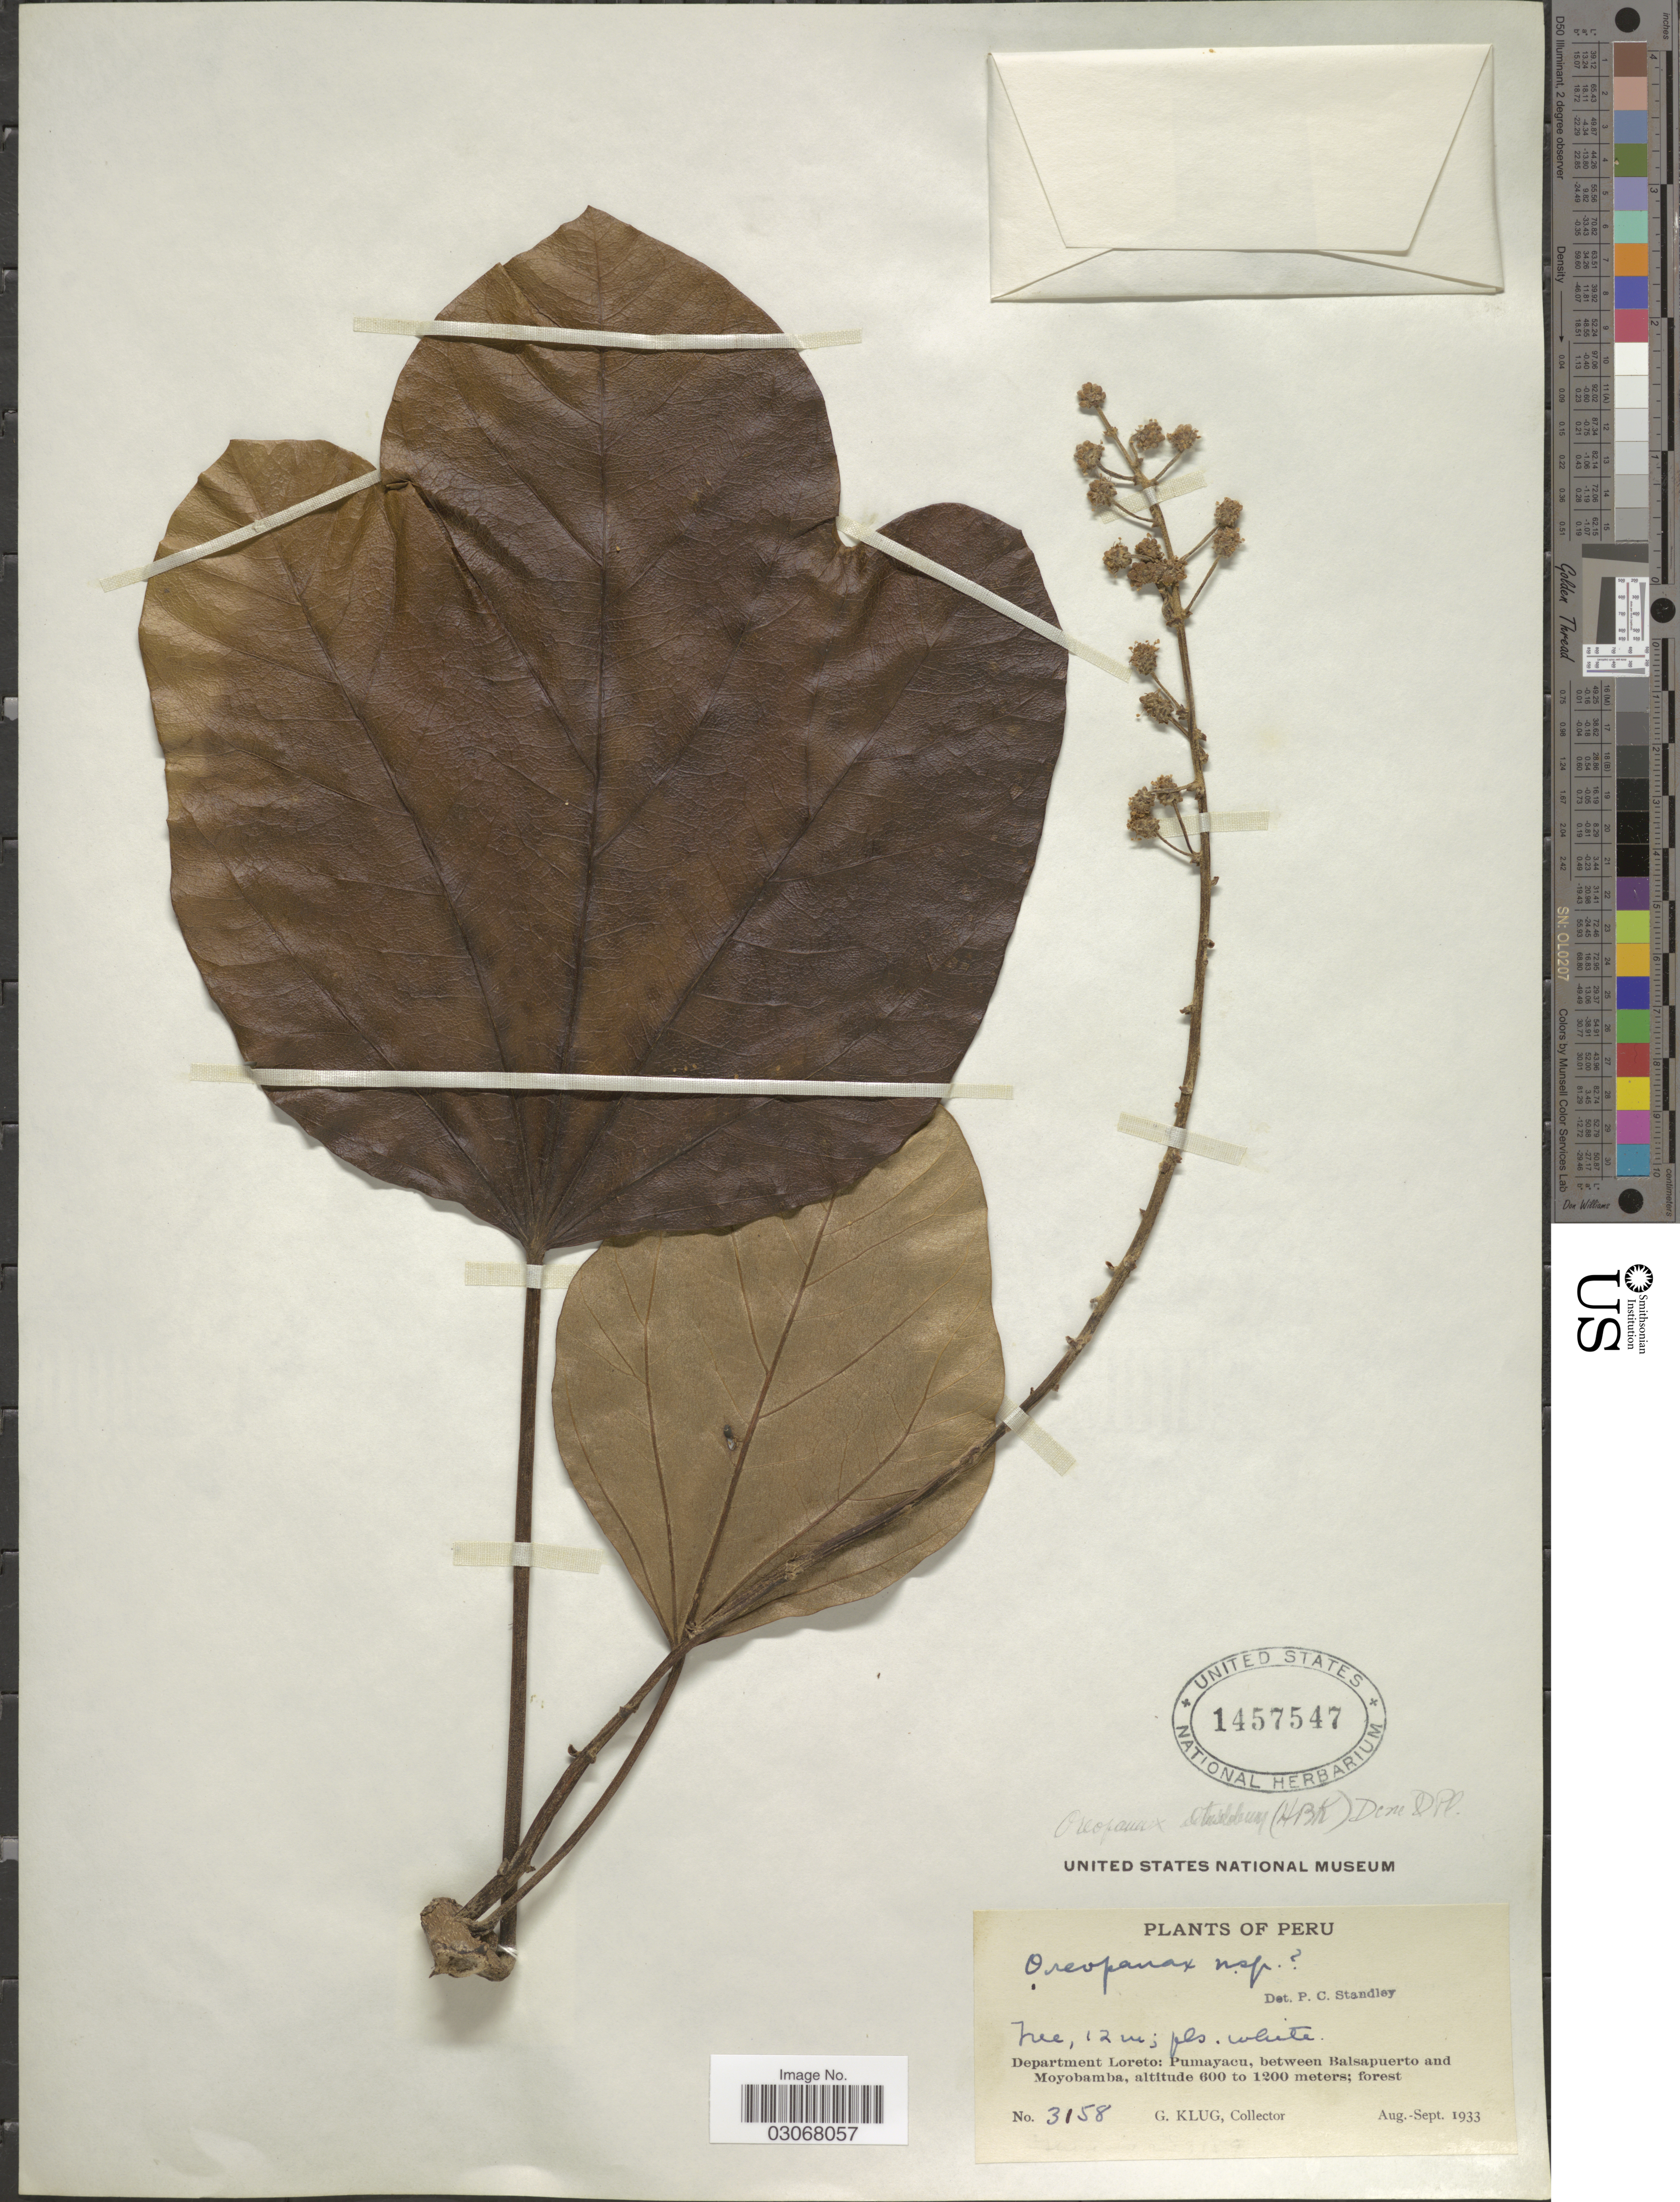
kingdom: Plantae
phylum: Tracheophyta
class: Magnoliopsida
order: Apiales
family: Araliaceae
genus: Oreopanax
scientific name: Oreopanax obtusilobus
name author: (Willd. ex Schult.) Decne. & Planch.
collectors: G. Klug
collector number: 3158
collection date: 1933-08/1933-09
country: Peru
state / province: Loreto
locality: Department Loreto: Pumayacu, between Balsapuerto and Moyobamba.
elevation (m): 600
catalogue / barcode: US 1457547